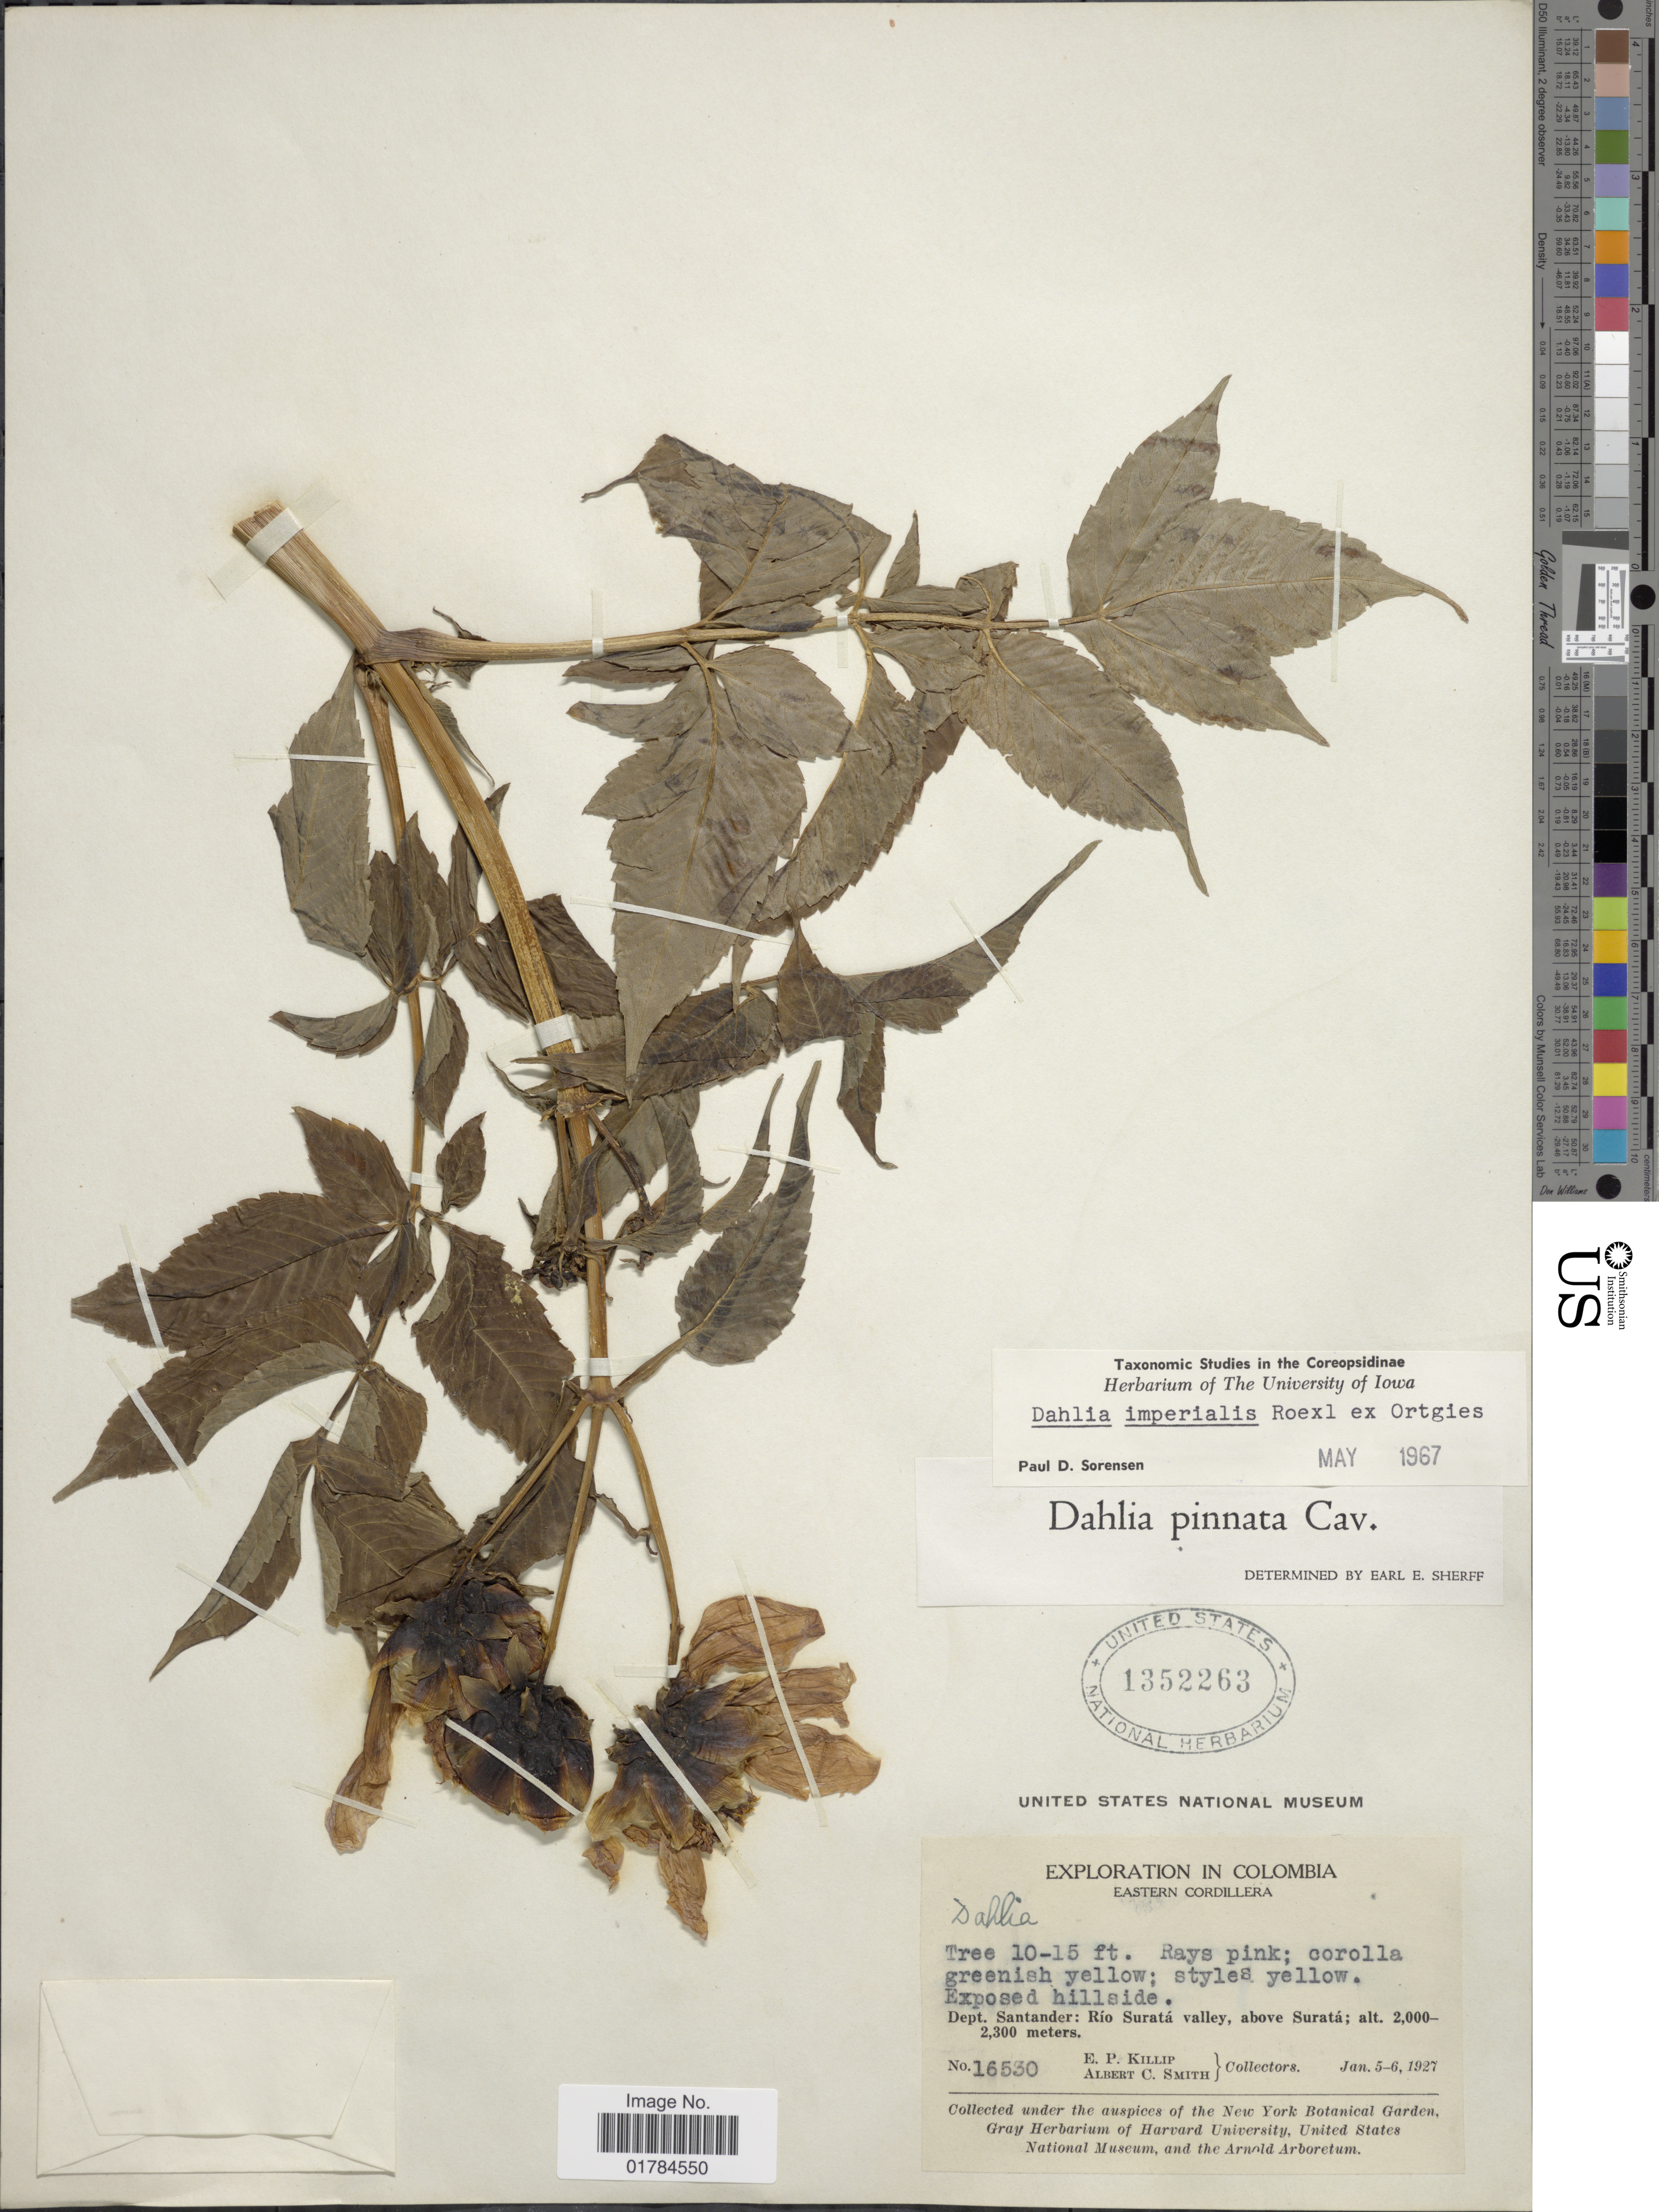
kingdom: Plantae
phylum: Tracheophyta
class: Magnoliopsida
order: Asterales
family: Asteraceae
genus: Dahlia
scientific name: Dahlia imperialis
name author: Roezl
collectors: E. P. Killip & A. C. Smith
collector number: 16530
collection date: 1927-01-05/1927-01-06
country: Colombia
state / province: Santander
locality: Eastern Cordillera, Rio Surata valley, above Surata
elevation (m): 2000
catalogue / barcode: US 1352263